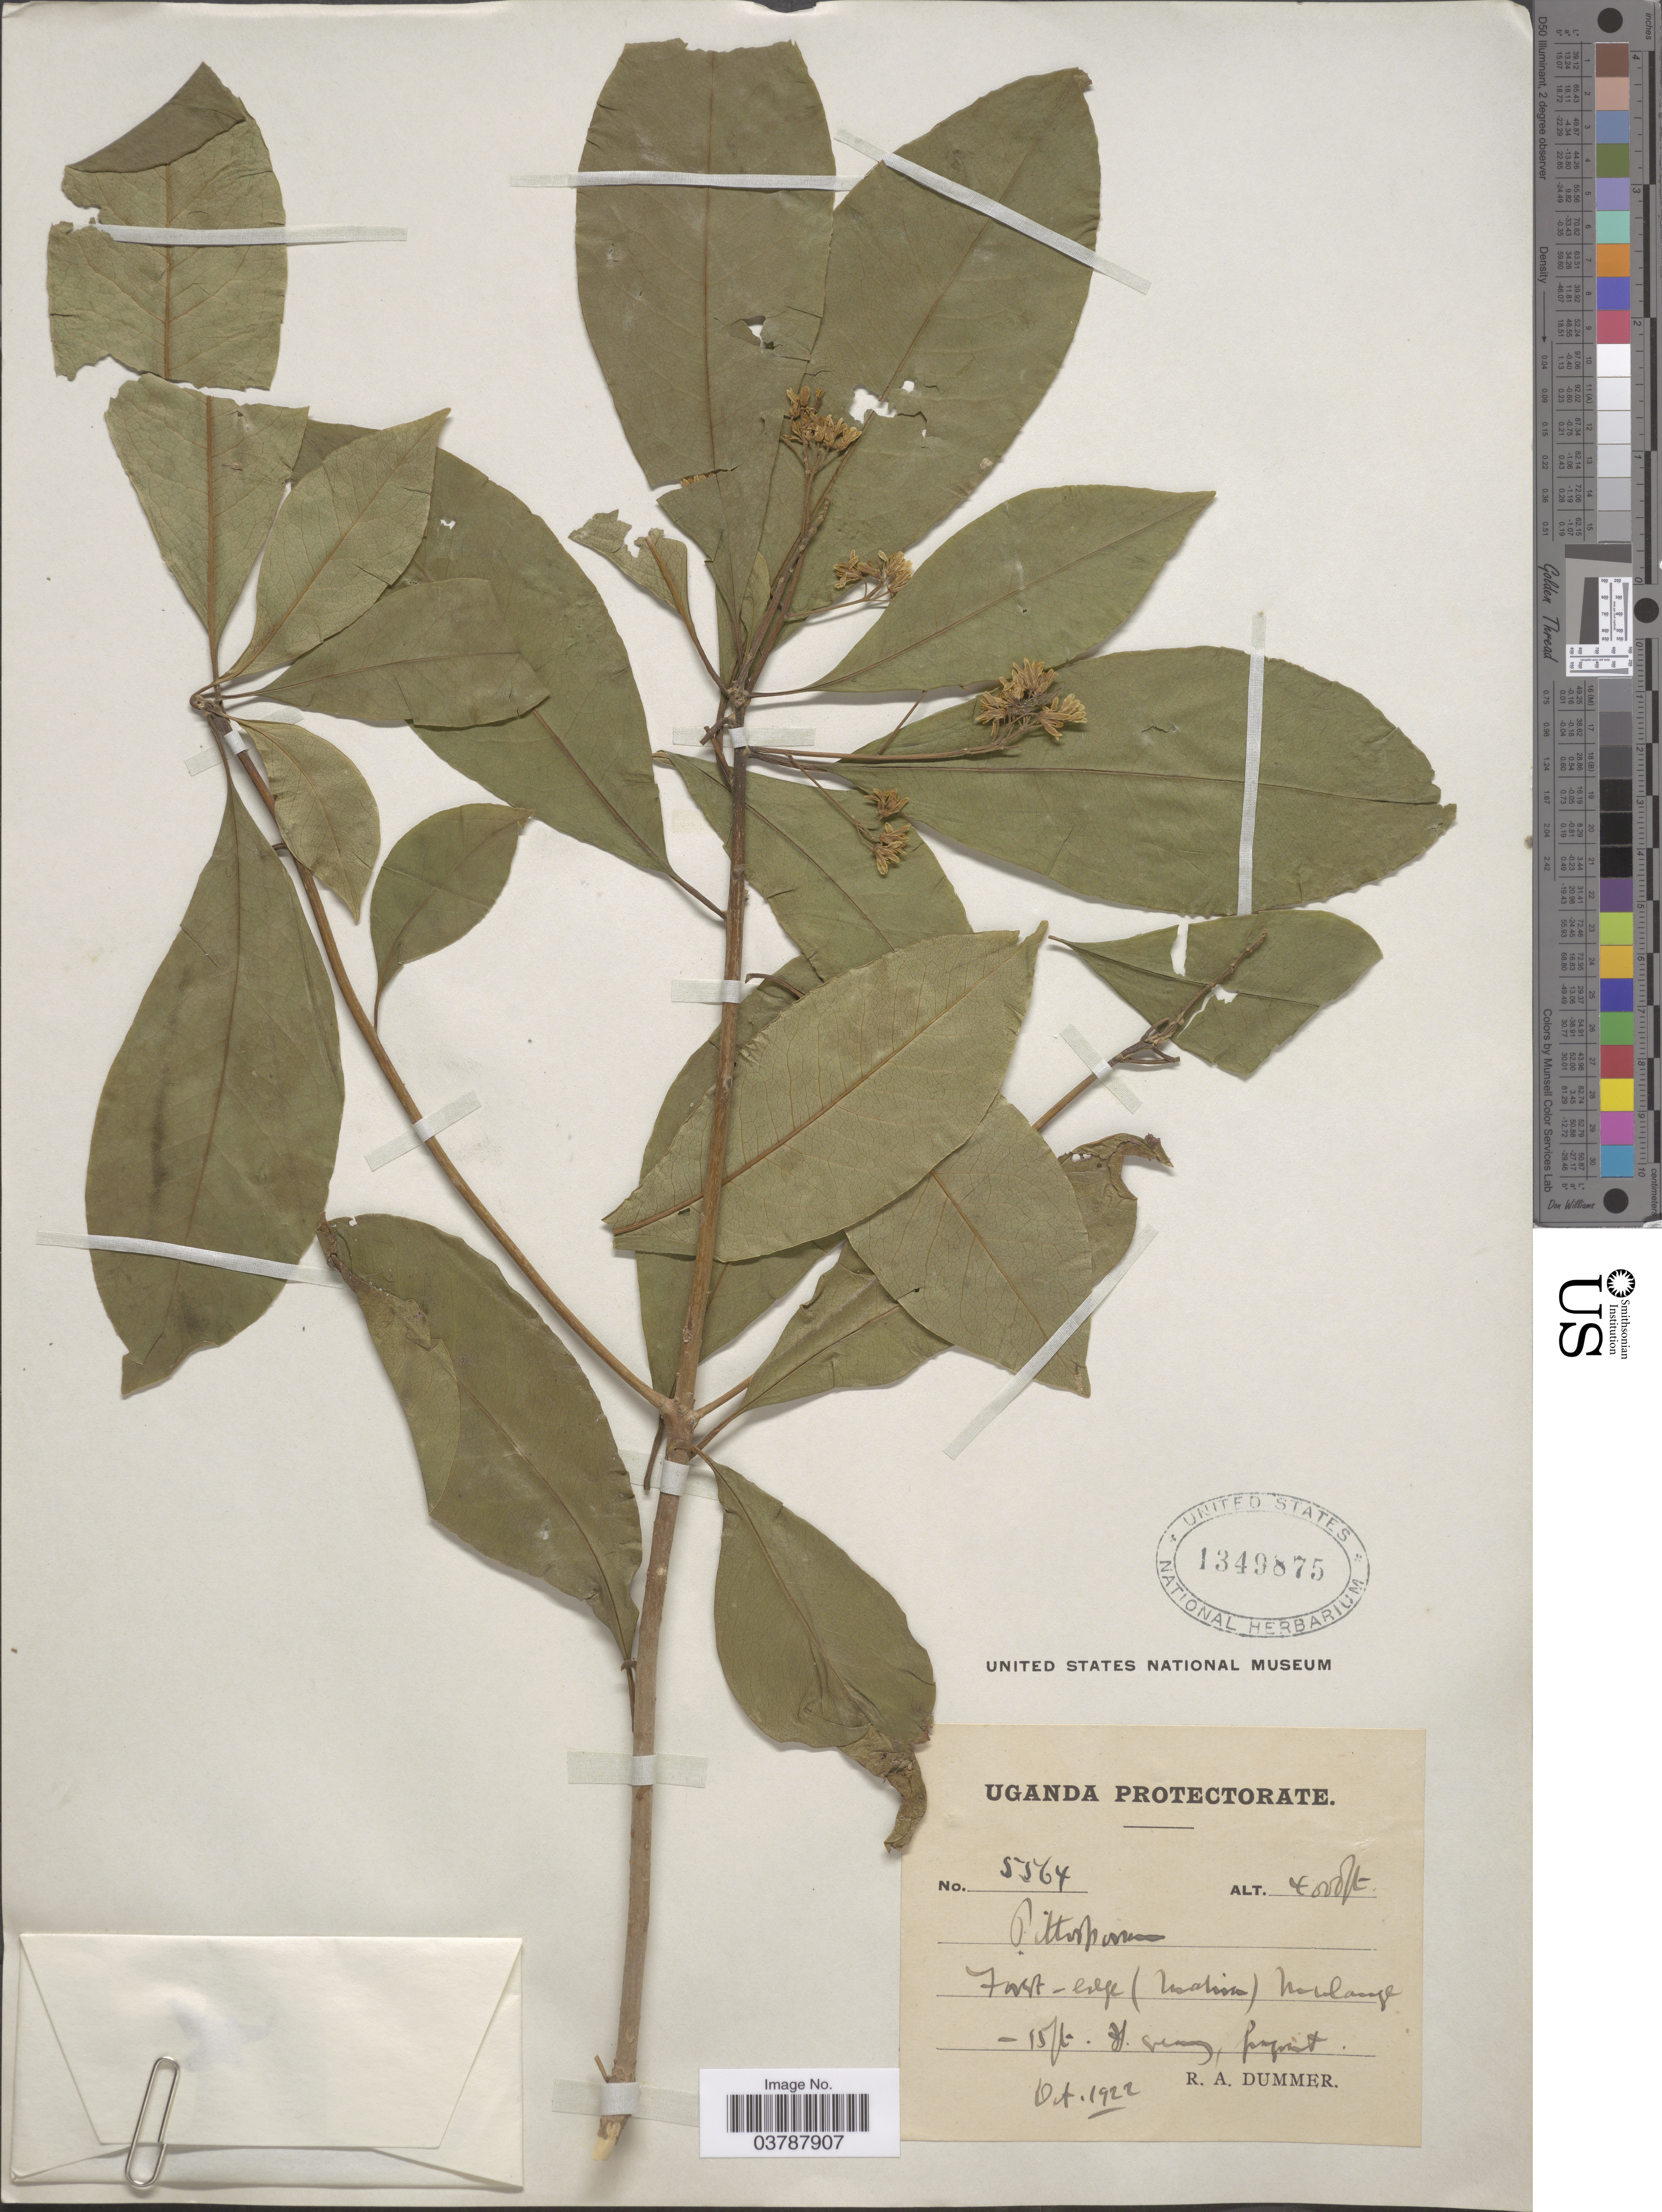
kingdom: Plantae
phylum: Tracheophyta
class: Magnoliopsida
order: Apiales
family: Pittosporaceae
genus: Pittosporum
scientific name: Pittosporum sp.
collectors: R. Dümmer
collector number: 5564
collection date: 1922-10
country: Uganda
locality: Uganda Protectorate. Forest-edge (madina*) Mulange*.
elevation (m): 1219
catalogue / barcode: US 1349875